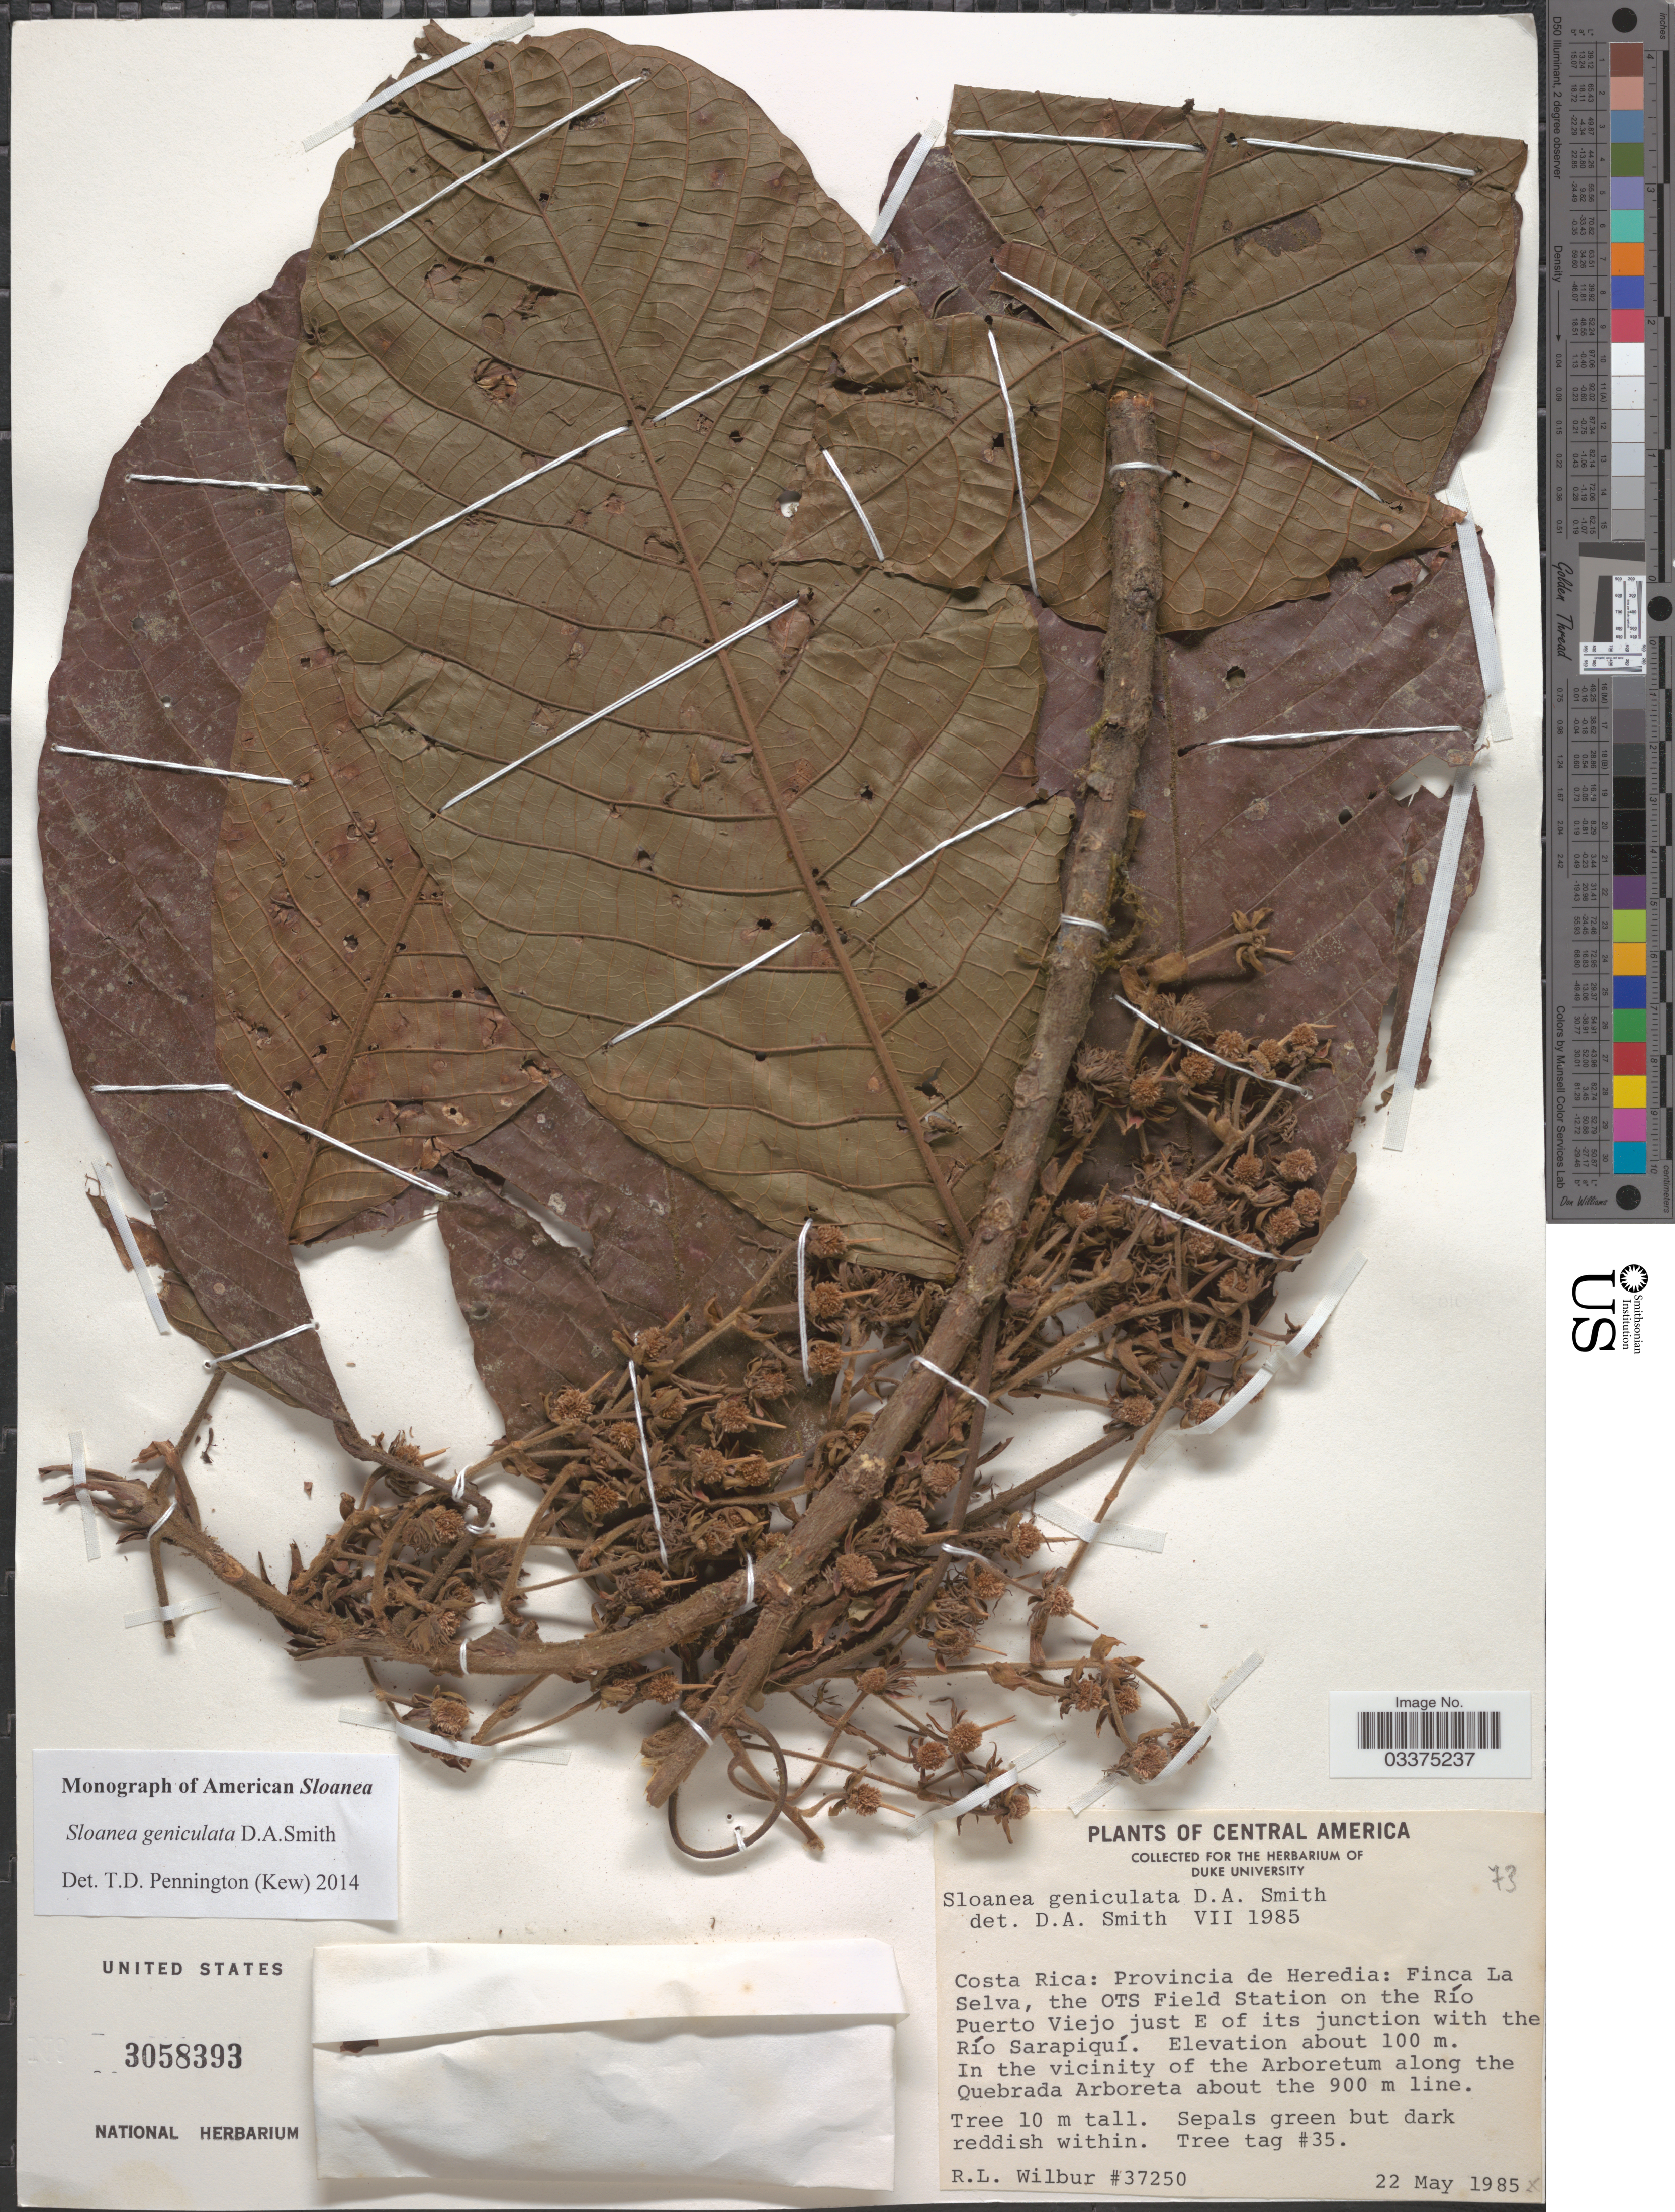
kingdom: Plantae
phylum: Tracheophyta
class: Magnoliopsida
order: Oxalidales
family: Elaeocarpaceae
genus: Sloanea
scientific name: Sloanea geniculata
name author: Dam. A. Sm.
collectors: R. L. Wilbur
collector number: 37250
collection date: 1985-05-22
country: Costa Rica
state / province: Heredia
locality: Finca La Selva, the OTS Field Station on the Río Puerto Viejo just E of its junction with the Río Sarapiquí. In the vicinity of the Arboretum along the Quebrada Arboreta about the 900 m line.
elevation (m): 100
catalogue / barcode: US 3058393